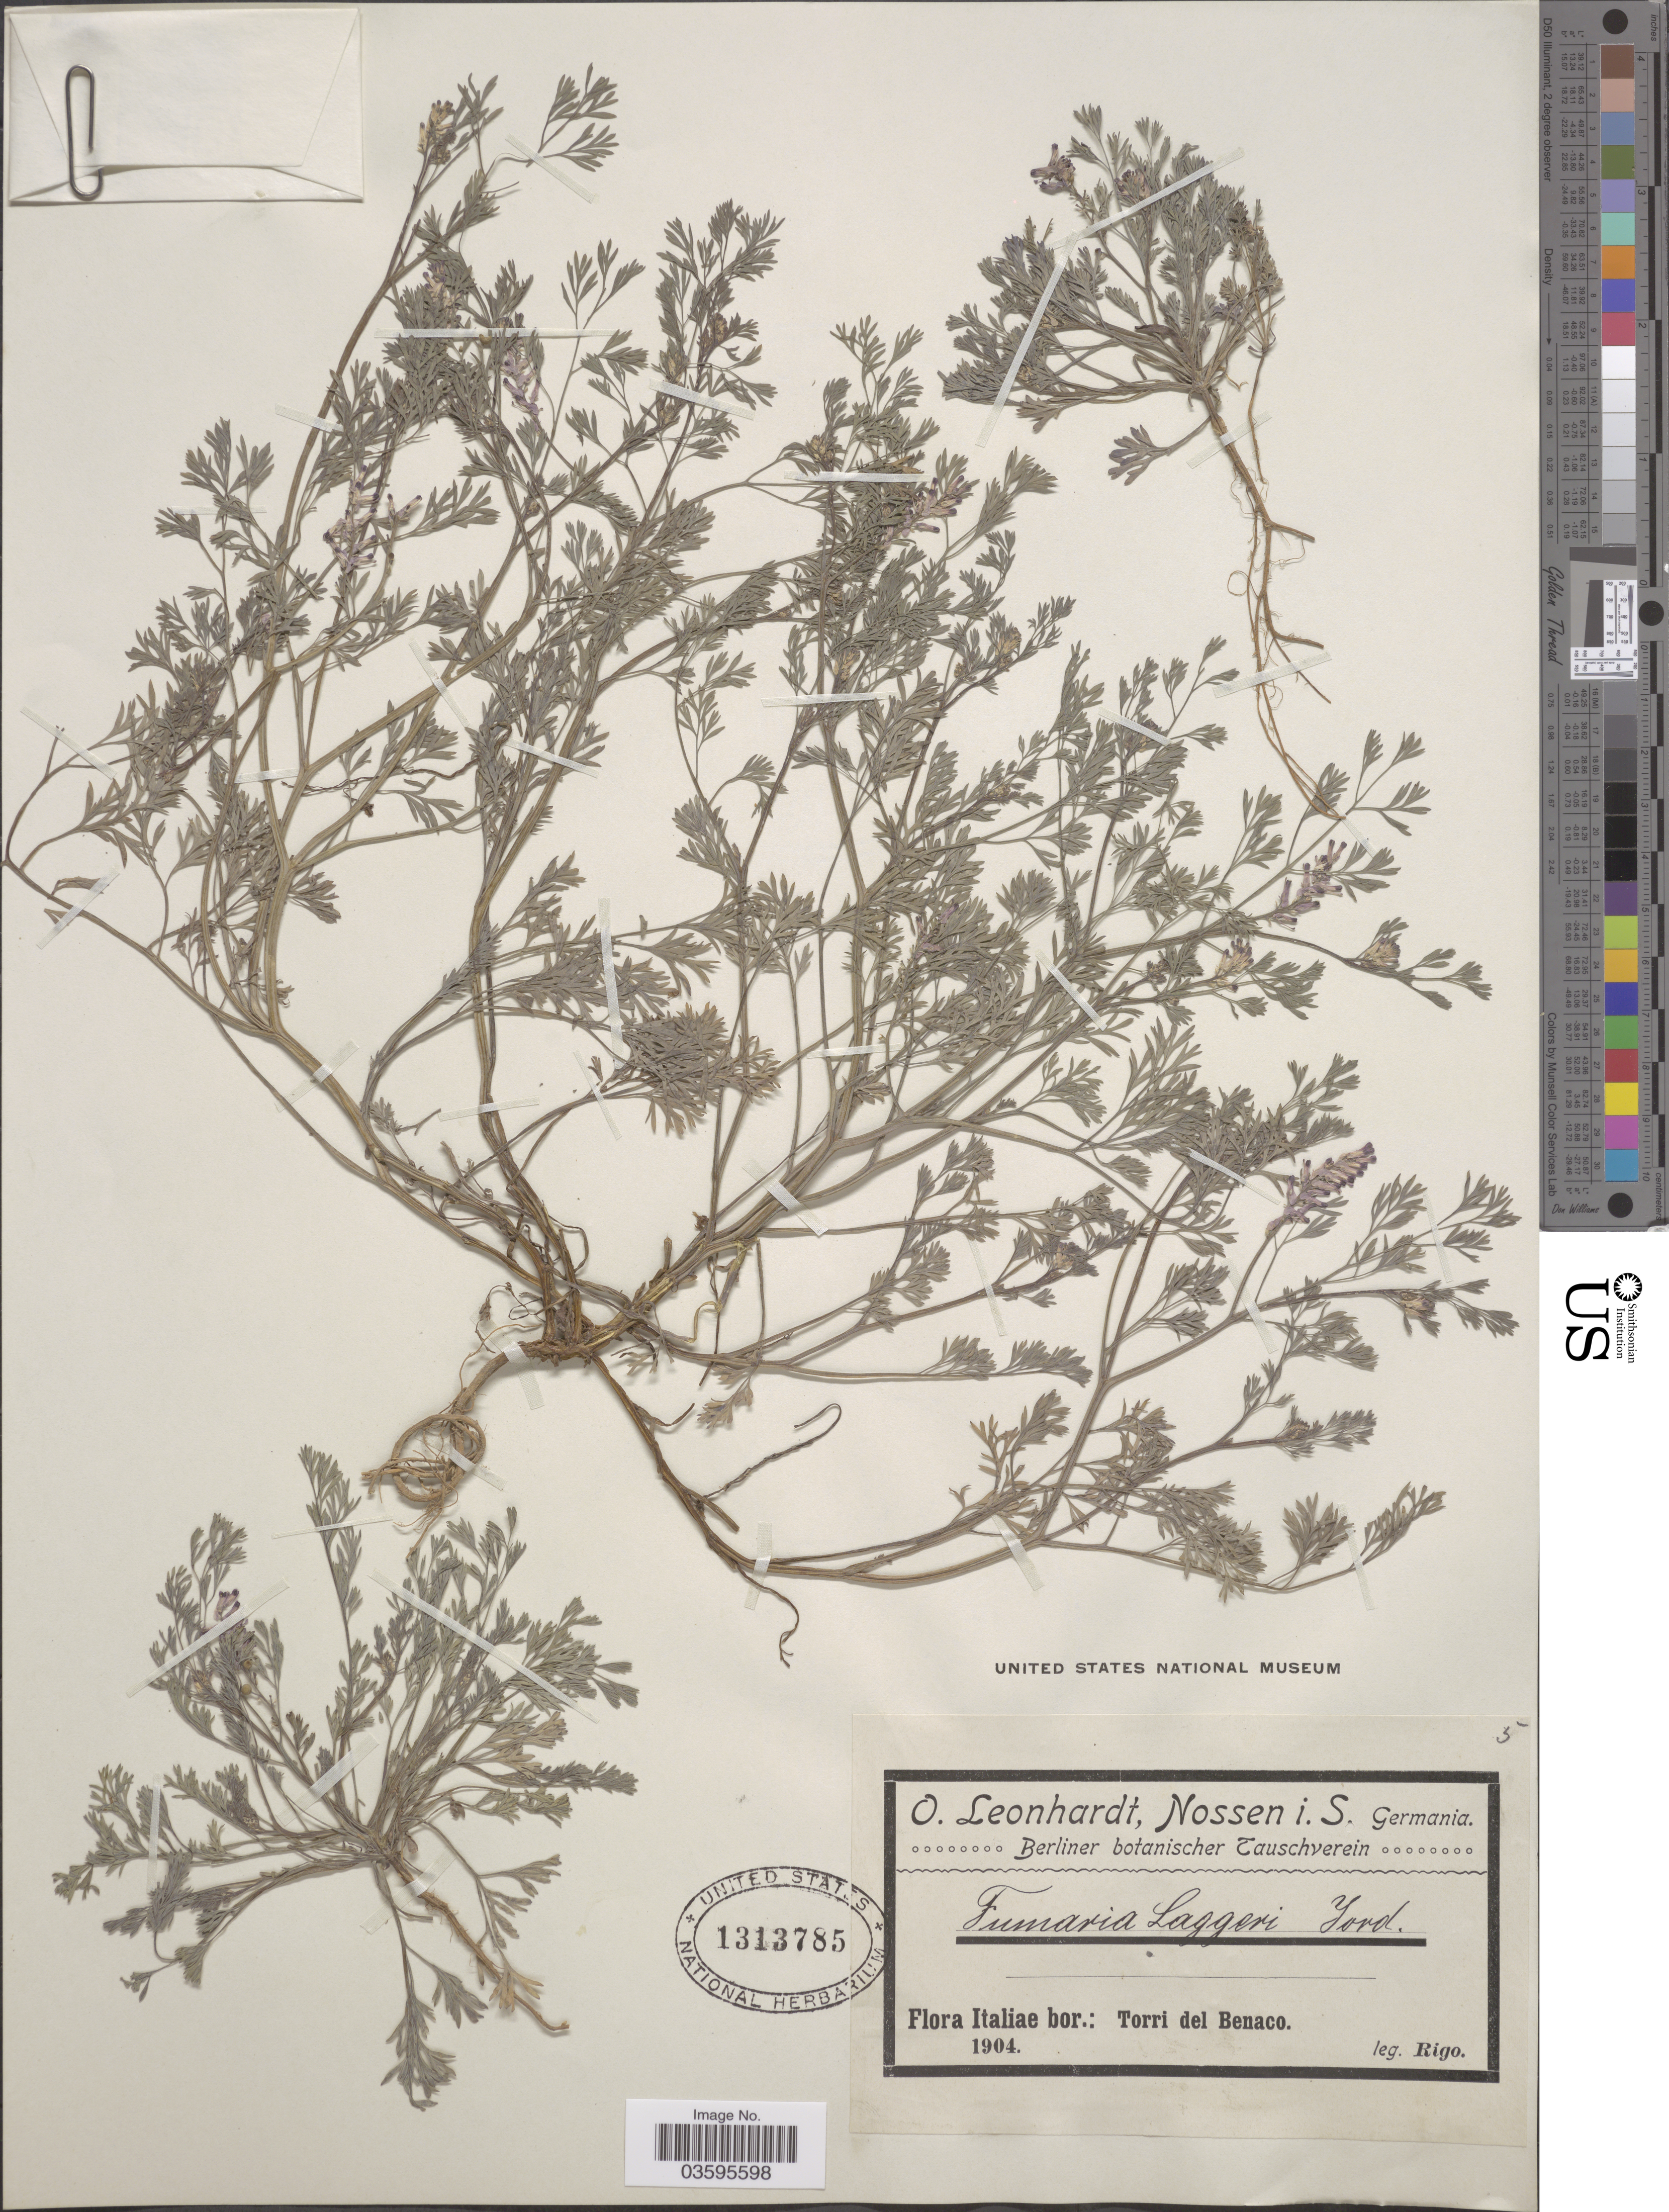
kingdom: Plantae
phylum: Tracheophyta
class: Magnoliopsida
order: Ranunculales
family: Papaveraceae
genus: Fumaria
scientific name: Fumaria laggeri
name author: Jord.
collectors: -- Rigo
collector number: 5?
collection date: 1904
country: Italy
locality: Italiæ bor.: Torri del Benaco.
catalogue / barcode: US 1313785